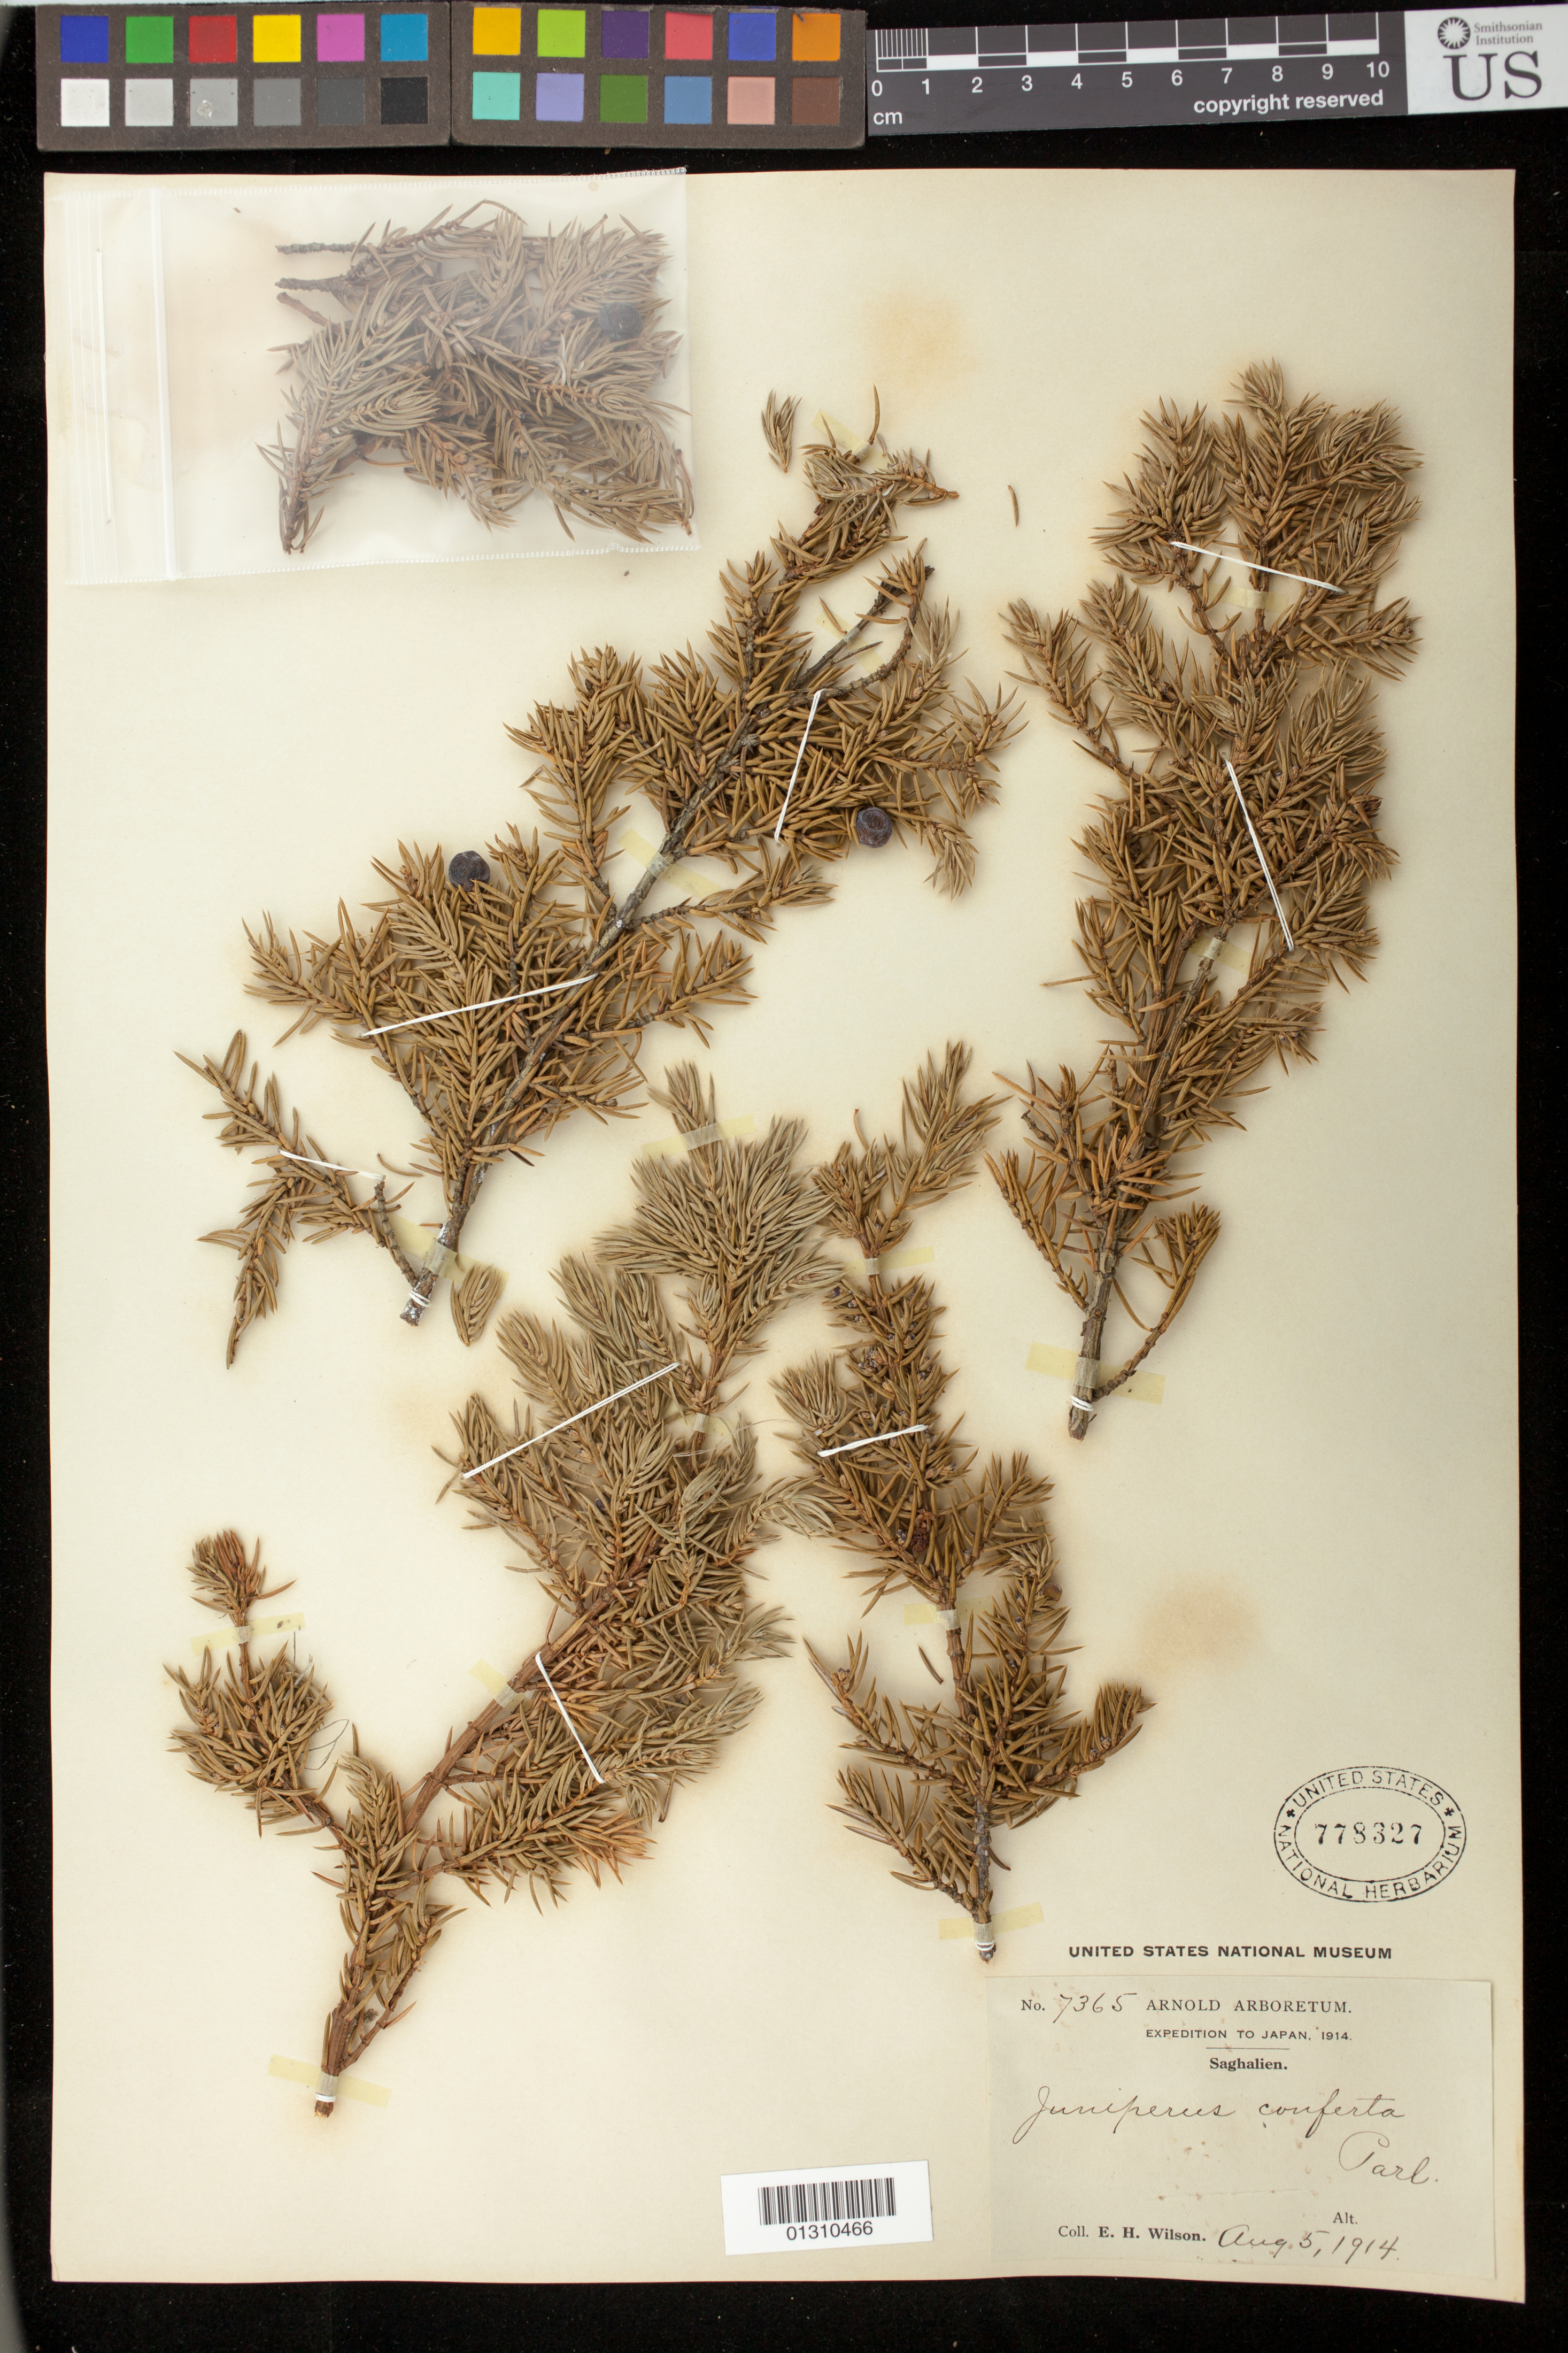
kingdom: Plantae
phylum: Tracheophyta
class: Pinopsida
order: Pinales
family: Cupressaceae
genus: Juniperus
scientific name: Juniperus conferta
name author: Parl.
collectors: E. Wilson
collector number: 7365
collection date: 1914-08-05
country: Japan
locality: Saghalien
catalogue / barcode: US 778327